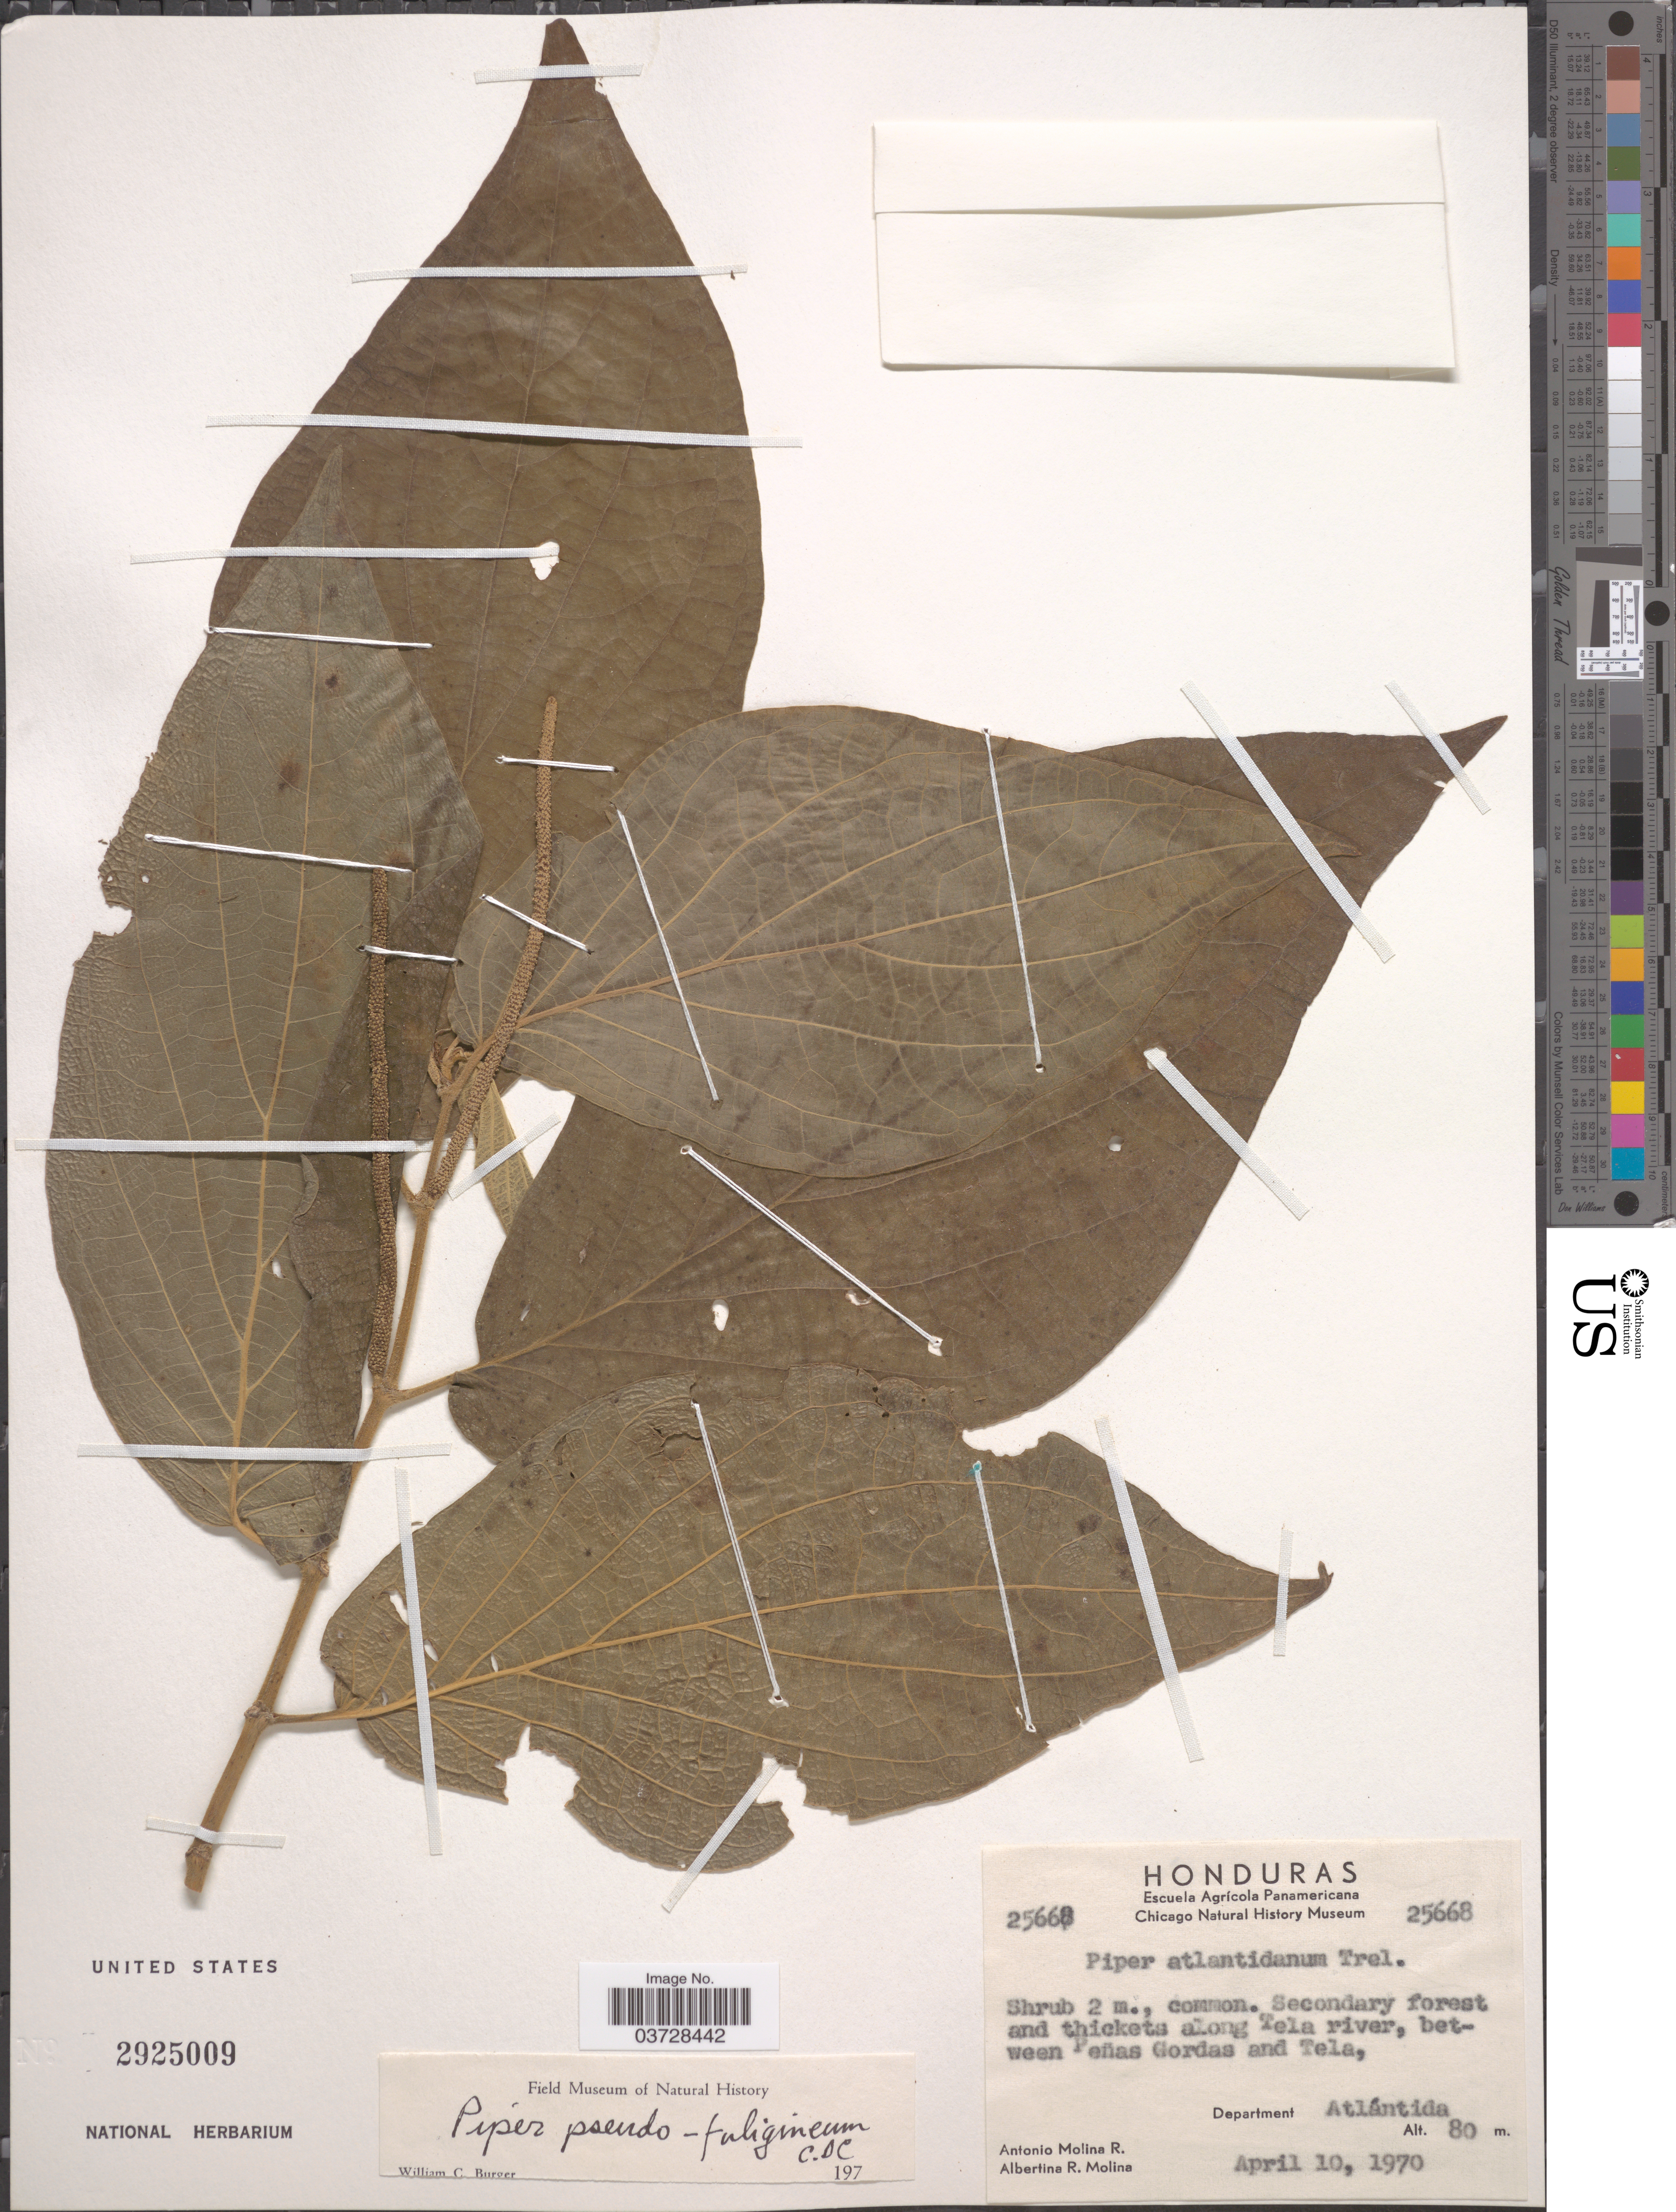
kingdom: Plantae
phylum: Tracheophyta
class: Magnoliopsida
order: Piperales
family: Piperaceae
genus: Piper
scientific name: Piper pseudofuligineum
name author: C. DC.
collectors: A. Molina R. & A. R. Molina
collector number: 25668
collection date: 1970-04-10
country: Honduras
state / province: Atlantida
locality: Along Tela river, between Peñas Gordas and Tela, Department Atlántida.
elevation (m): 80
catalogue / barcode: US 2925009